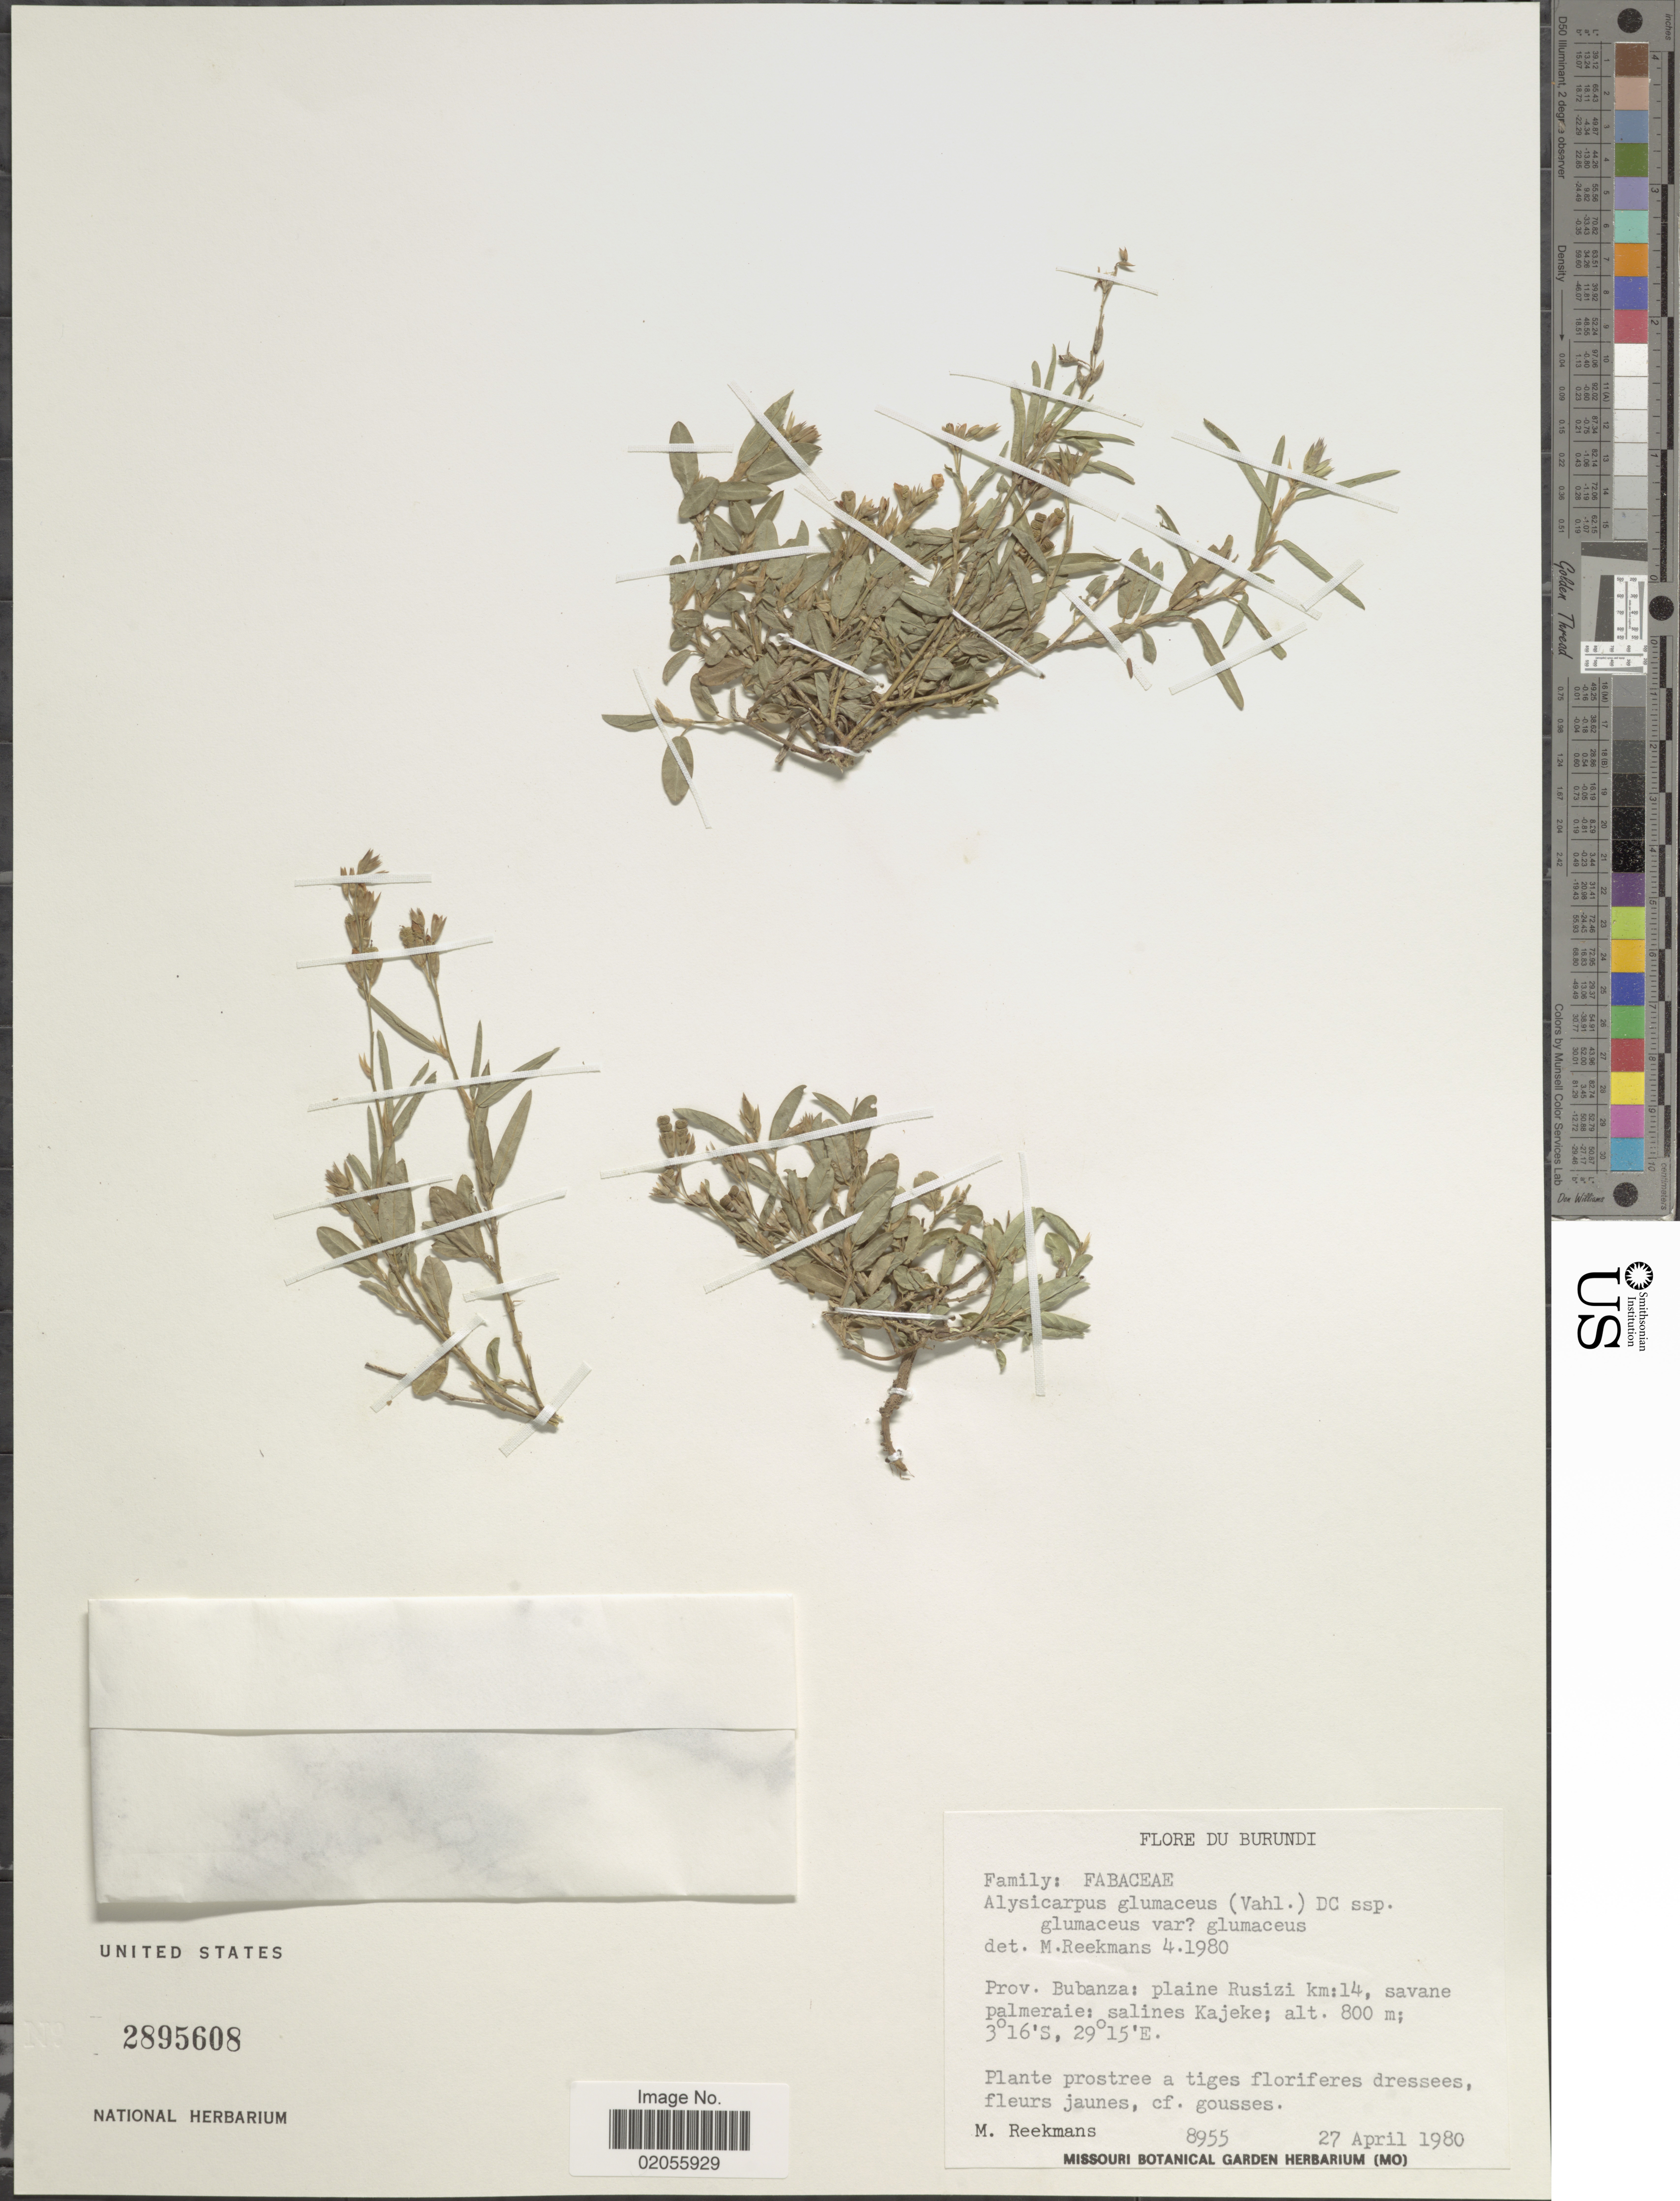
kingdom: Plantae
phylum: Tracheophyta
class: Magnoliopsida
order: Fabales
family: Fabaceae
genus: Alysicarpus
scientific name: Alysicarpus glumaceus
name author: (Vahl) DC.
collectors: M. Reekmans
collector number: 8955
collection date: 1980-04-27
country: Burundi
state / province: Bubanza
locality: Plaine Rusizi km: 14, salines Kajeke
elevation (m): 800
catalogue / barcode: US 2895608